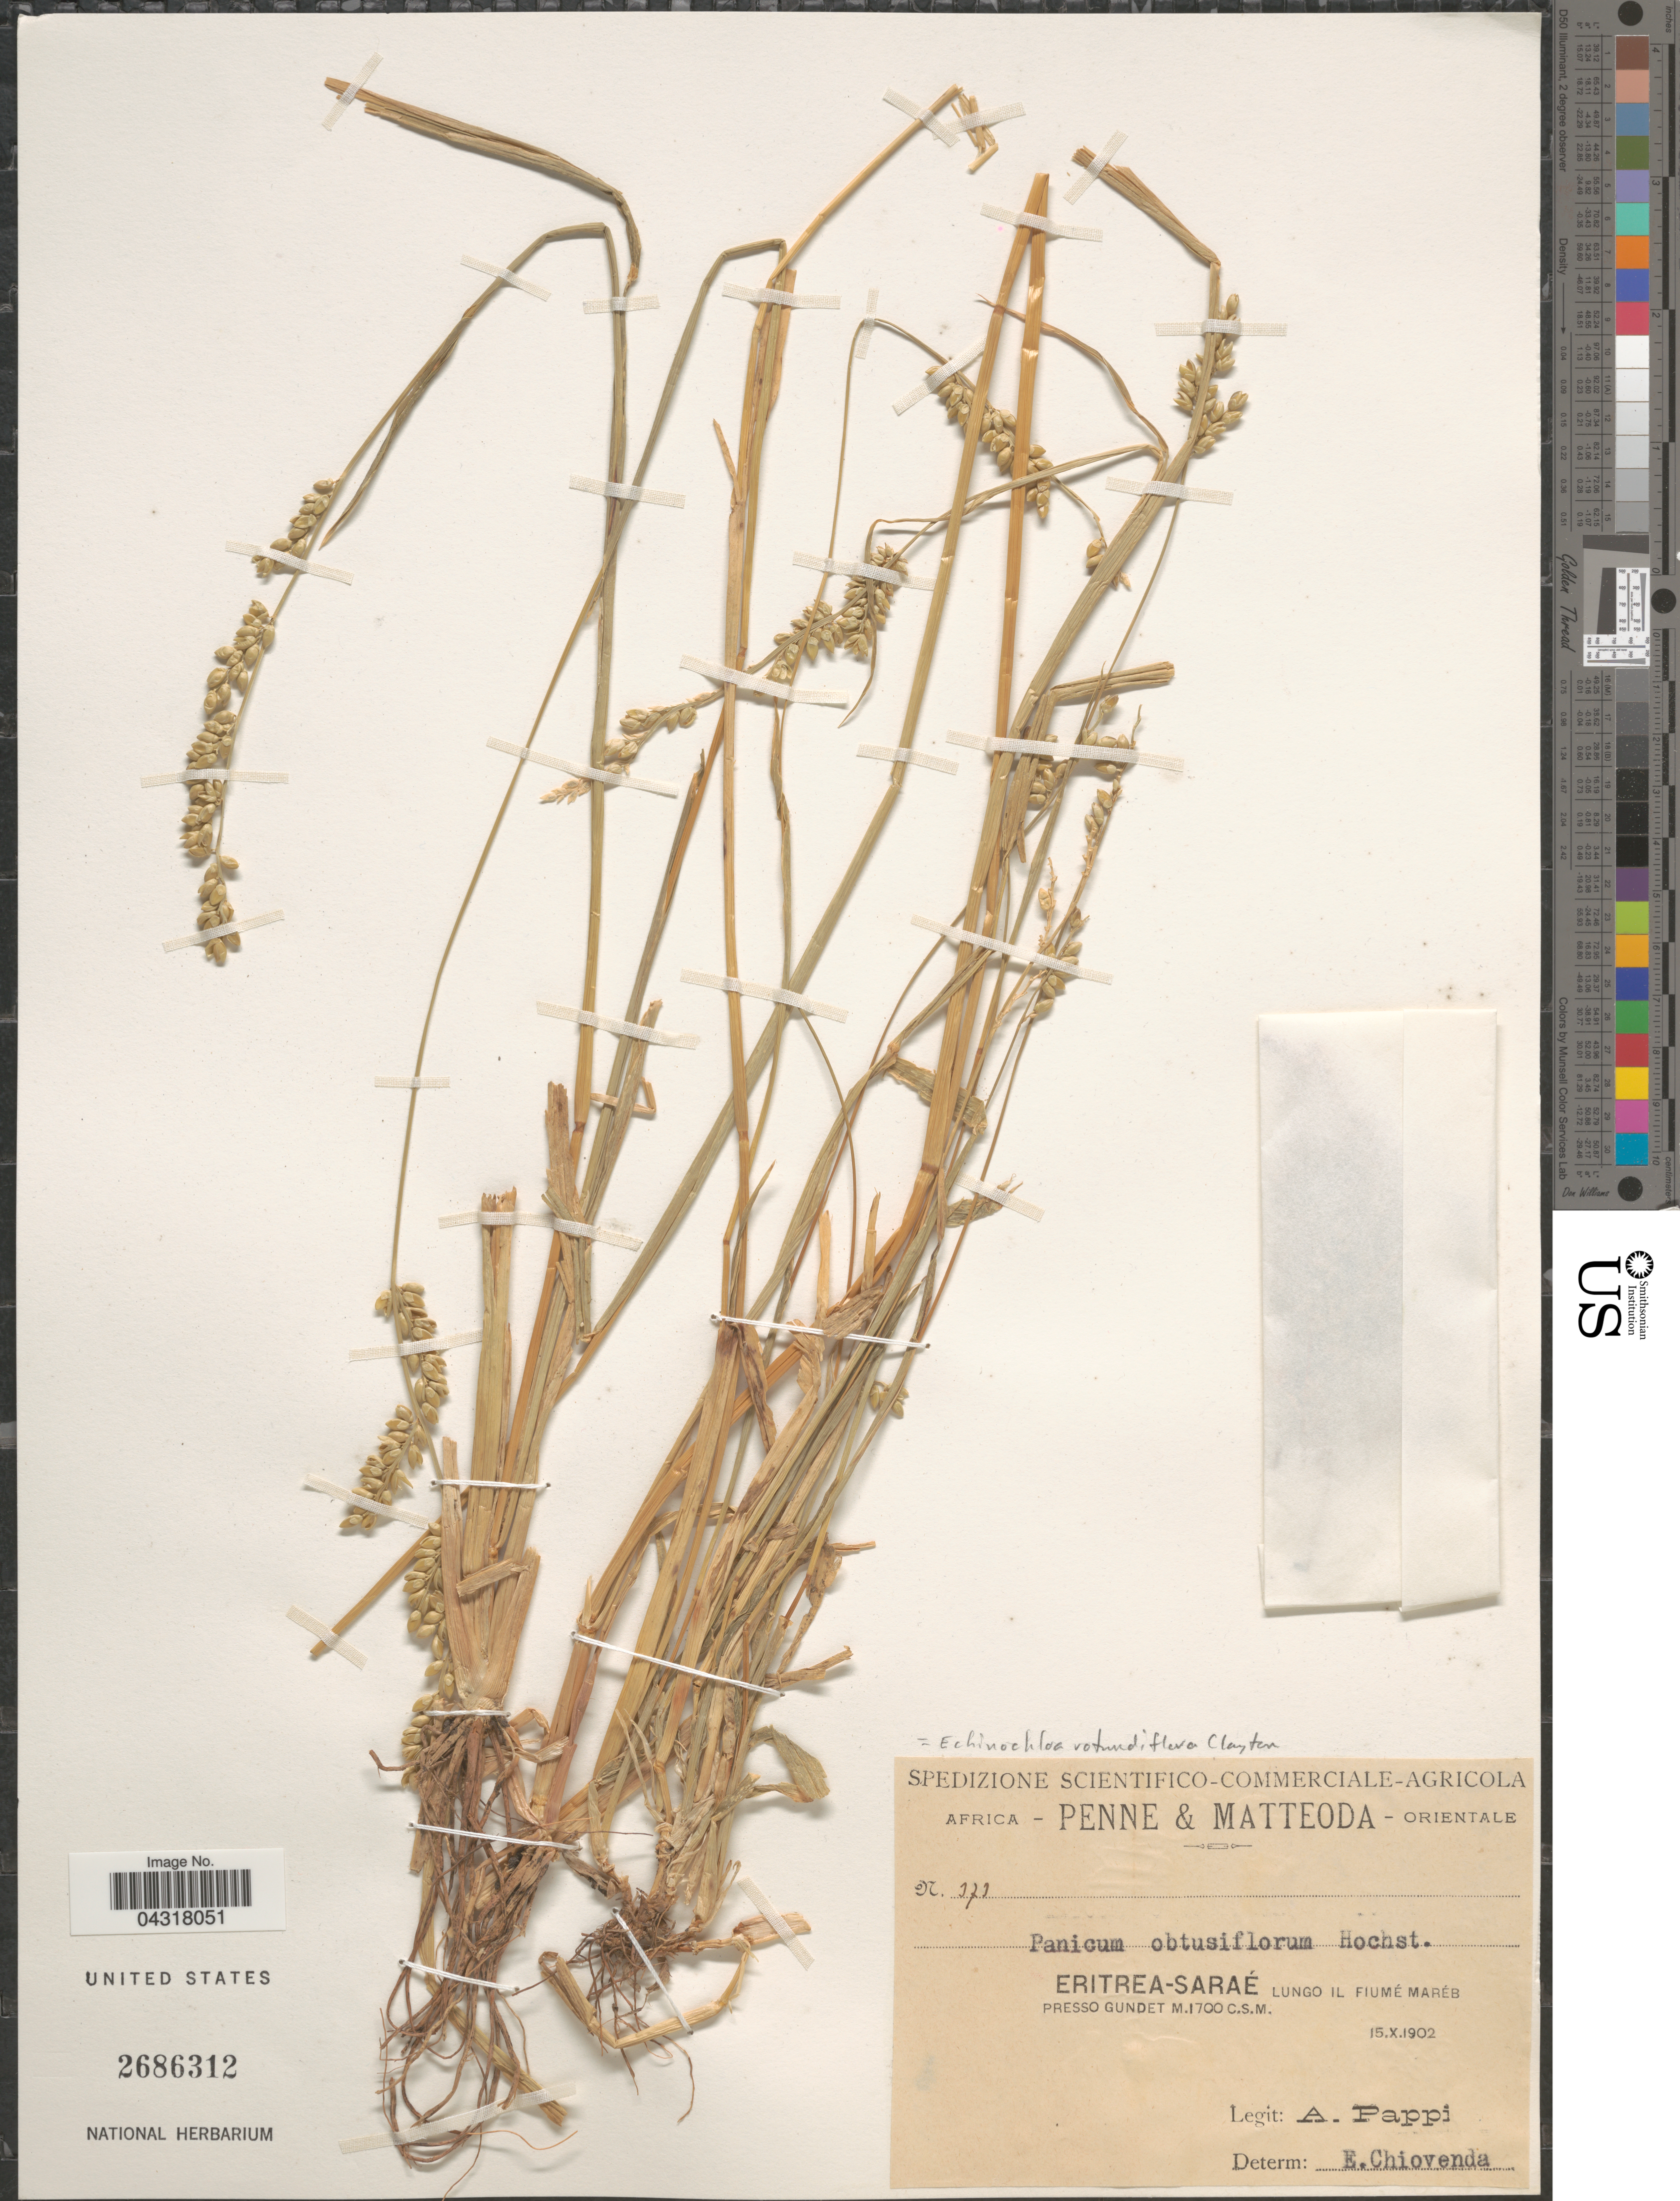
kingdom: Plantae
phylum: Tracheophyta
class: Liliopsida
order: Poales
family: Poaceae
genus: Echinochloa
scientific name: Echinochloa rotundiflora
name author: Clayton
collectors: A. Pappi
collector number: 373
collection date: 1902-10-15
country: Eritrea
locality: Africa Orientale. Saraé Lungo Il Fiumé Maréb Presso Gundet.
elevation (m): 1700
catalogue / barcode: US 2686312